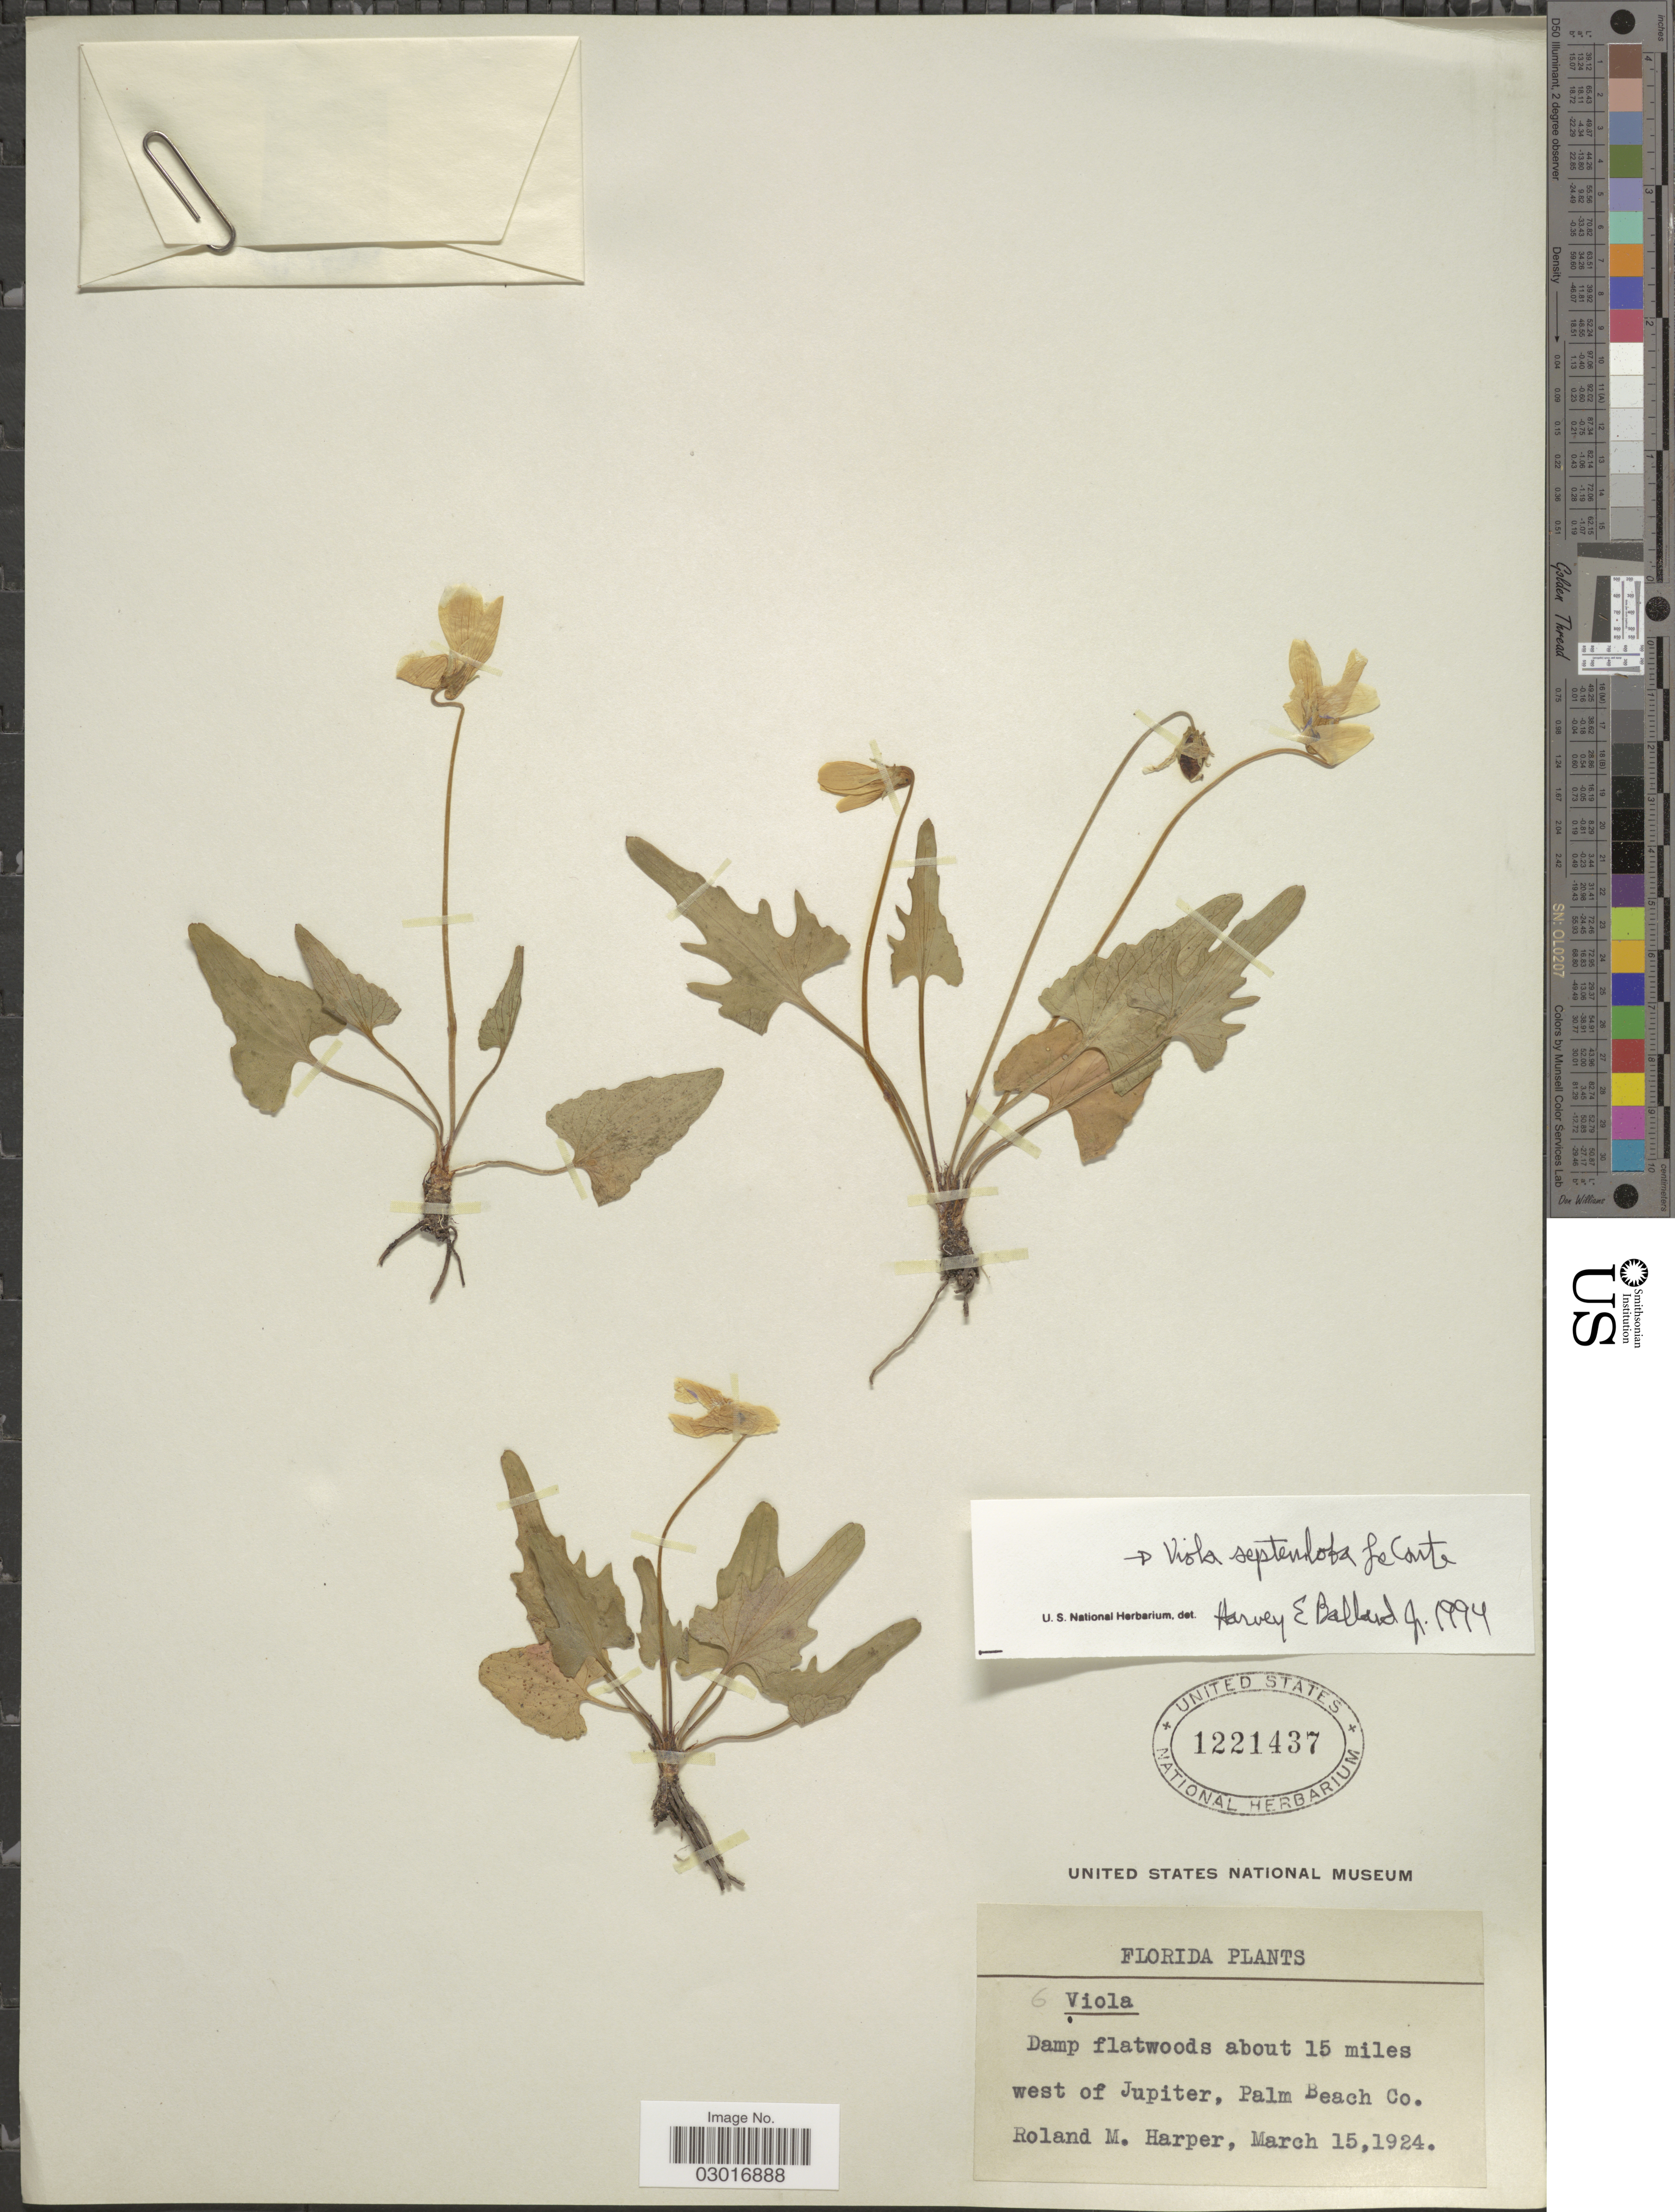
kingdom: Plantae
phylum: Tracheophyta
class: Magnoliopsida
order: Malpighiales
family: Violaceae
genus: Viola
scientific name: Viola septemloba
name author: LeConte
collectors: R. M. Harper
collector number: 6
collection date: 1924-03-15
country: United States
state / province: Florida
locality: Damp flatwoods about 15 miles west of Jupiter, Palm Beach Co.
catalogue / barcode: US 1221437